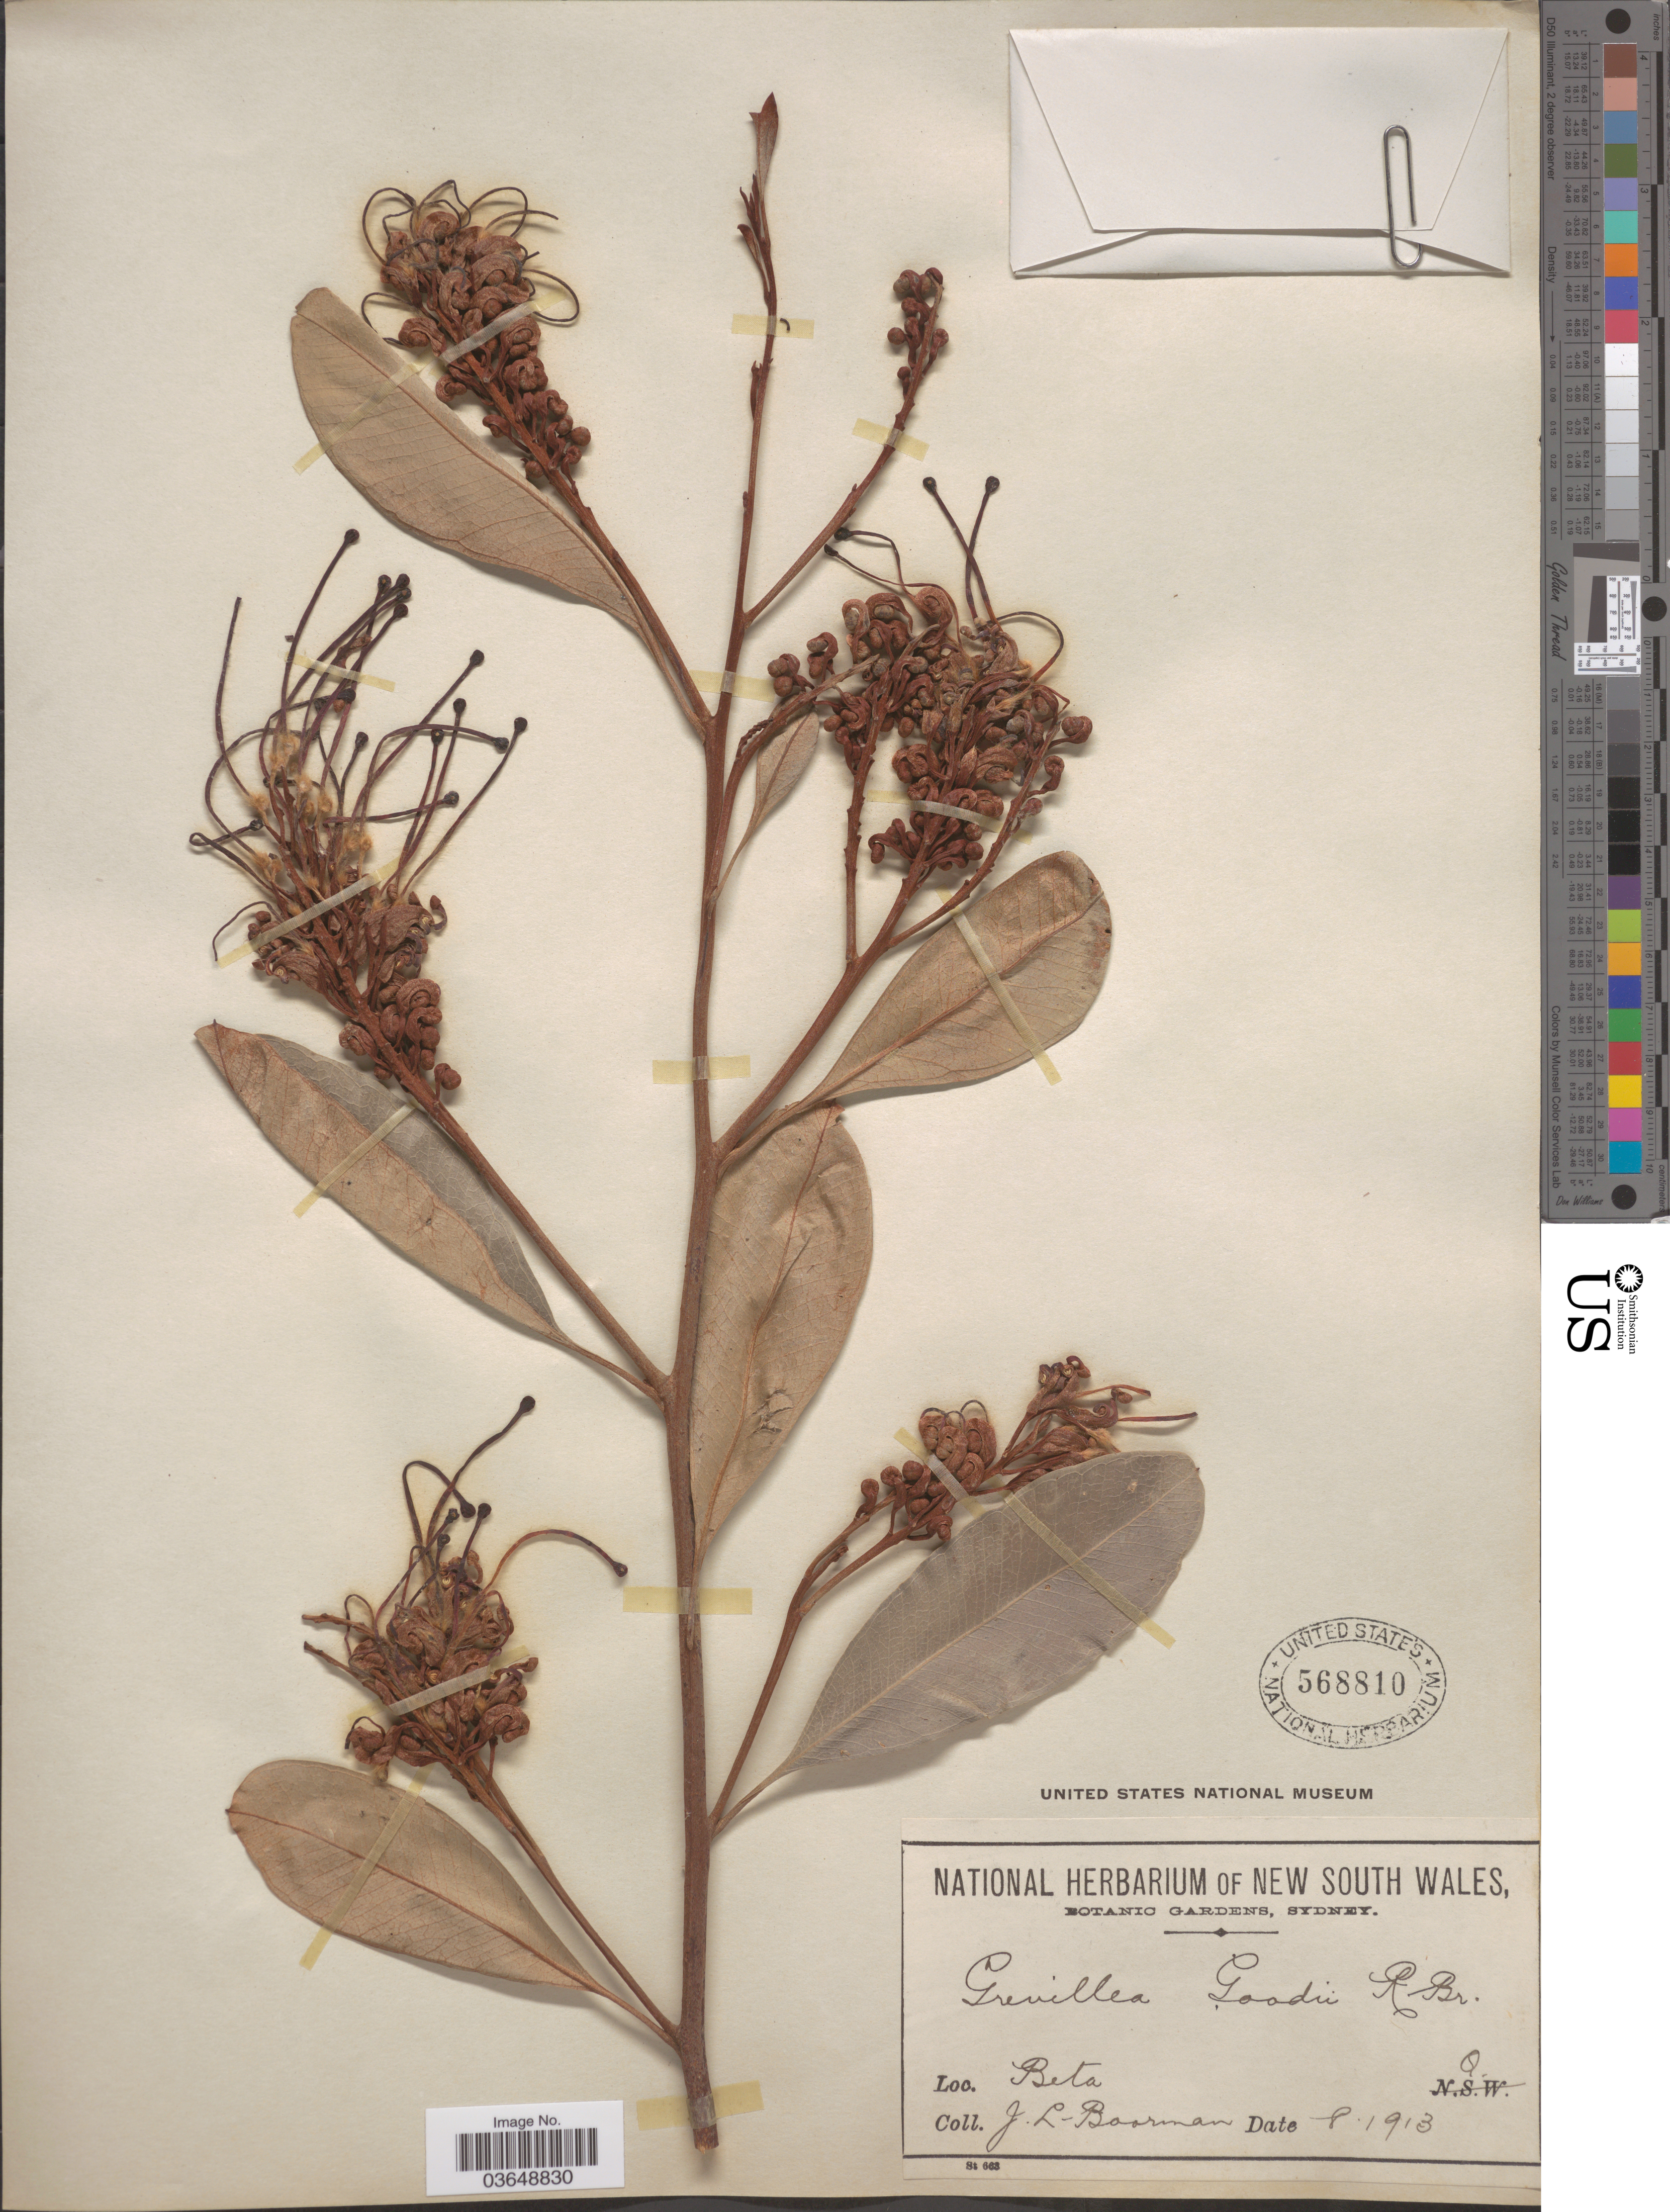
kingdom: Plantae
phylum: Tracheophyta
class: Magnoliopsida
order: Proteales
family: Proteaceae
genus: Grevillea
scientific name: Grevillea goodii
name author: R. Br.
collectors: J. Boorman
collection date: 1913-08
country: Australia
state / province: Queensland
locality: Beta.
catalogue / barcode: US 568810